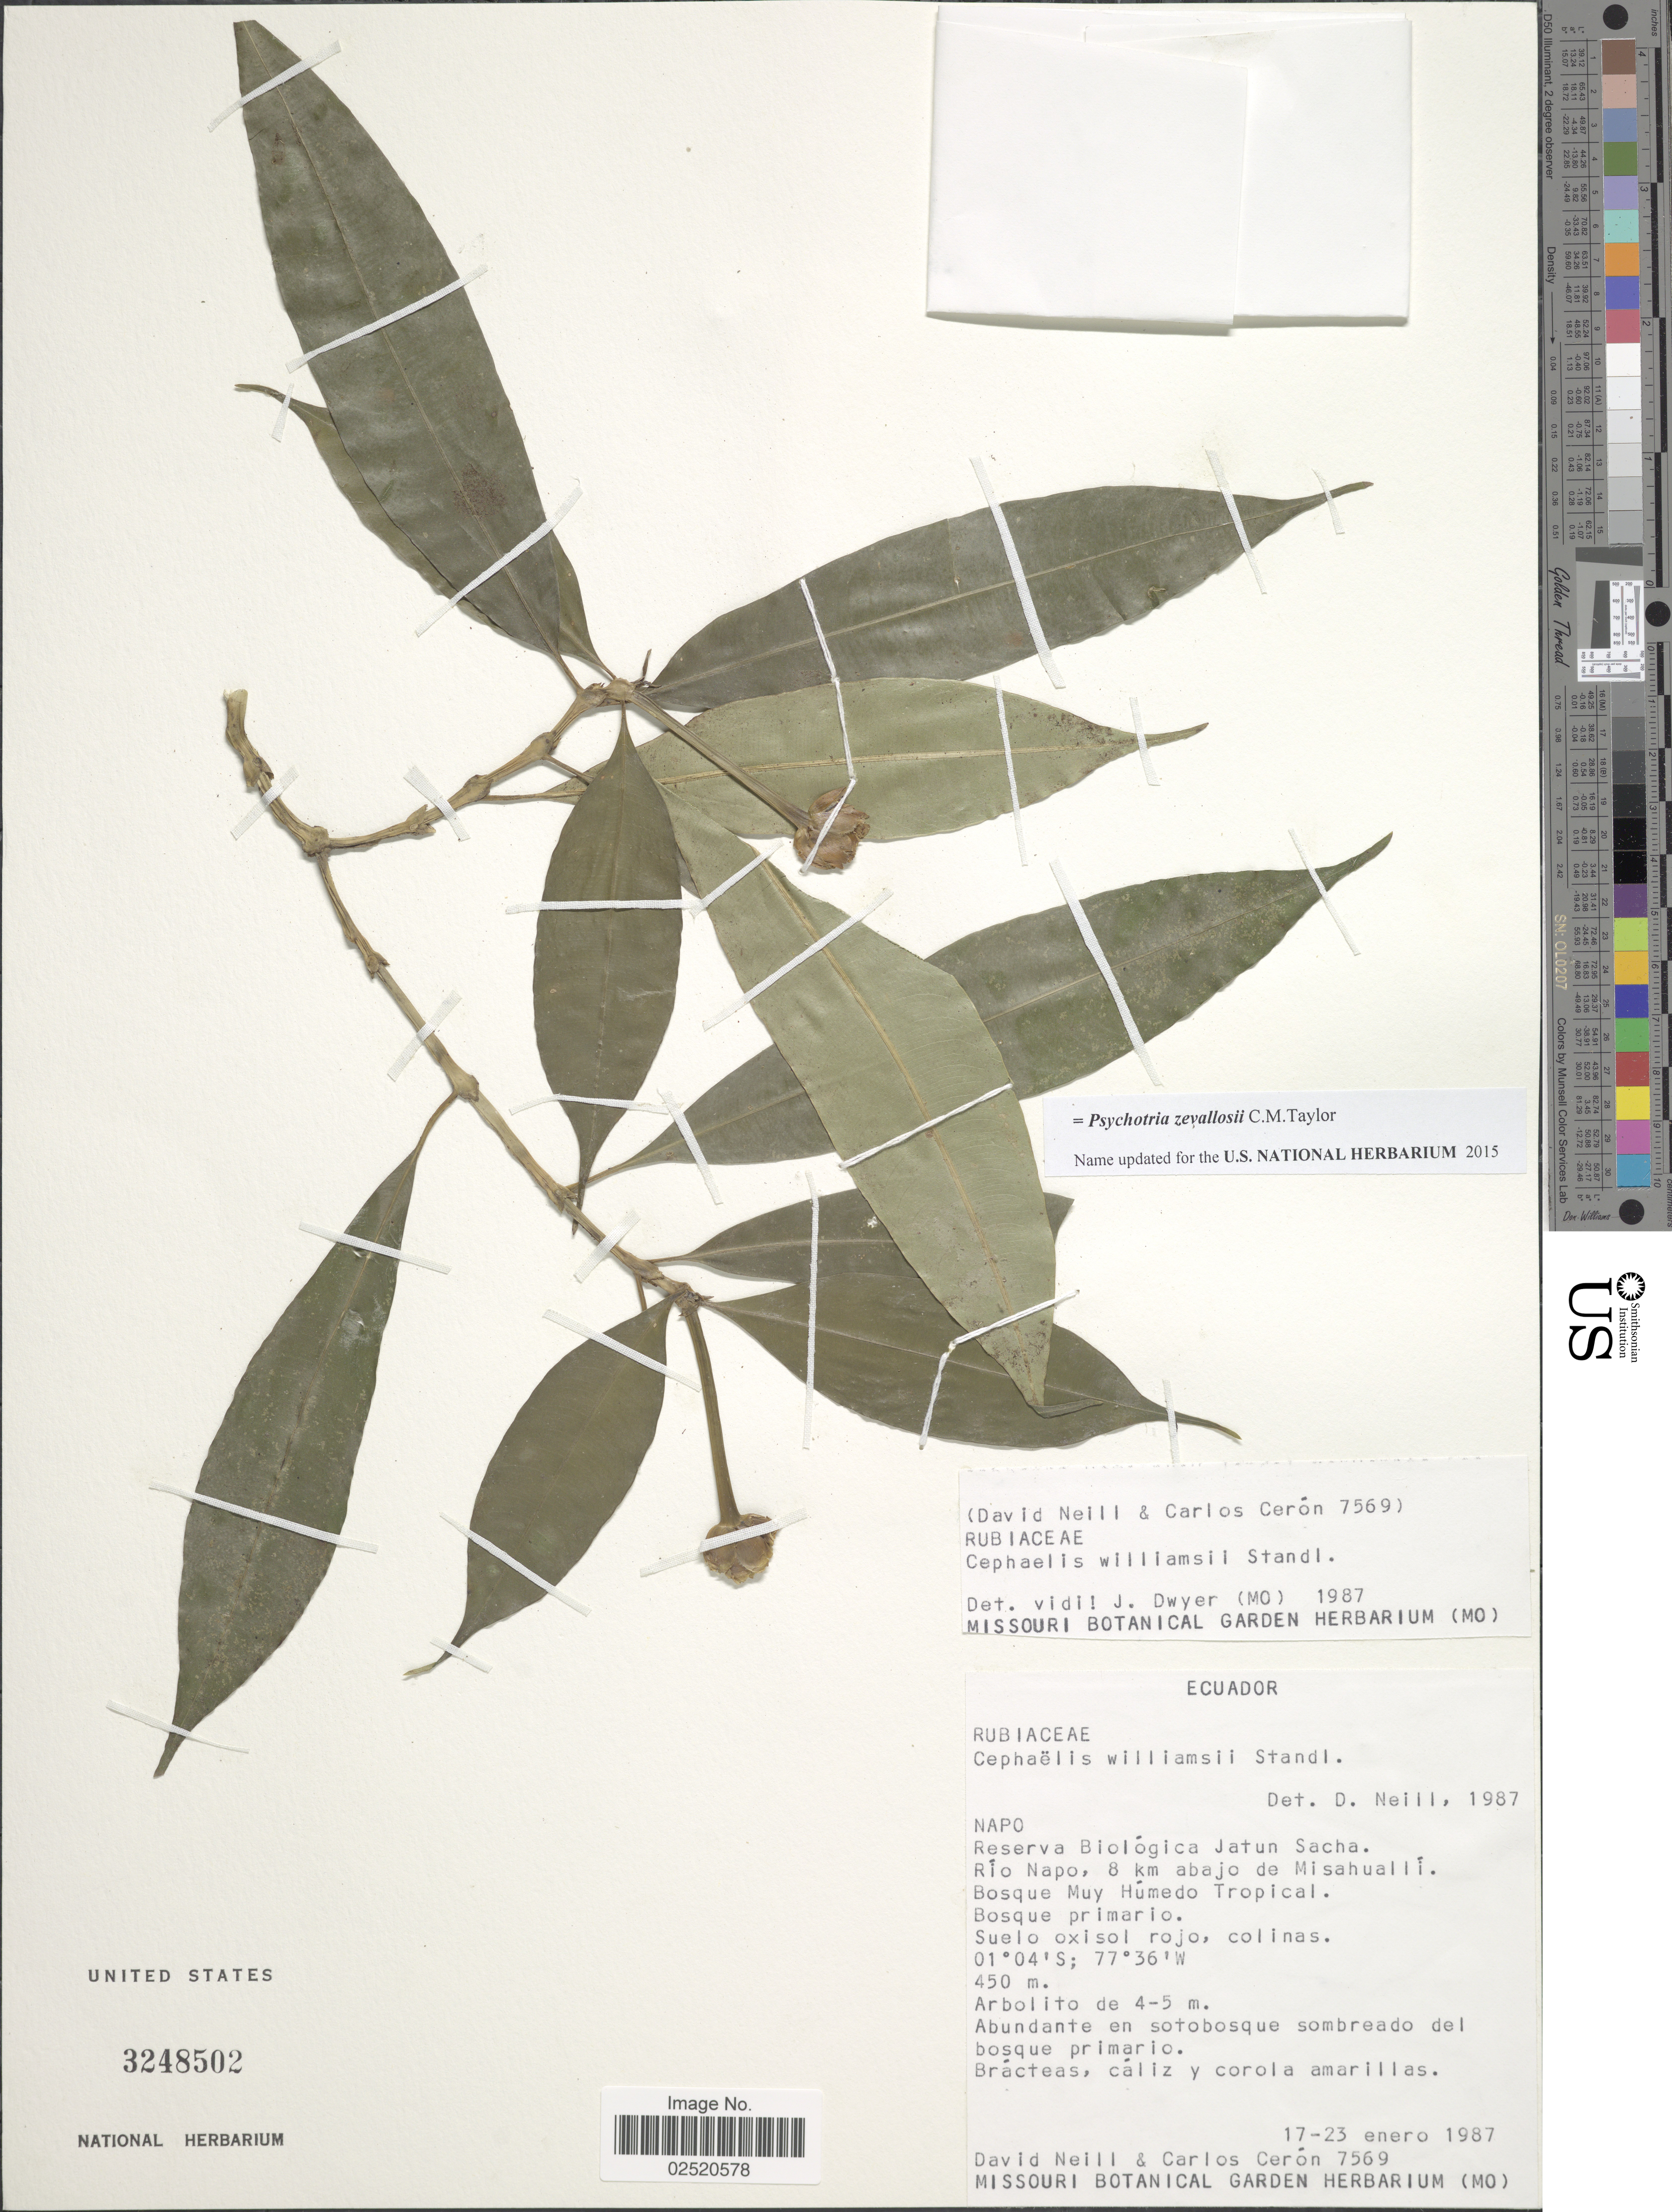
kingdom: Plantae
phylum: Tracheophyta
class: Magnoliopsida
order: Gentianales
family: Rubiaceae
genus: Psychotria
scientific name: Psychotria zevallosii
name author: C.M. Taylor in Brako & Zarucchi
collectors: D. Neill & C. E. Cerón M.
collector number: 7569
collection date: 1987-01-17/1987-01-23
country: Ecuador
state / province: Napo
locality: Reserva Biológica Jatun Sacha. Río Napo, 8 km abajo de Misahuallí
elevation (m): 450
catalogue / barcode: US 3248502